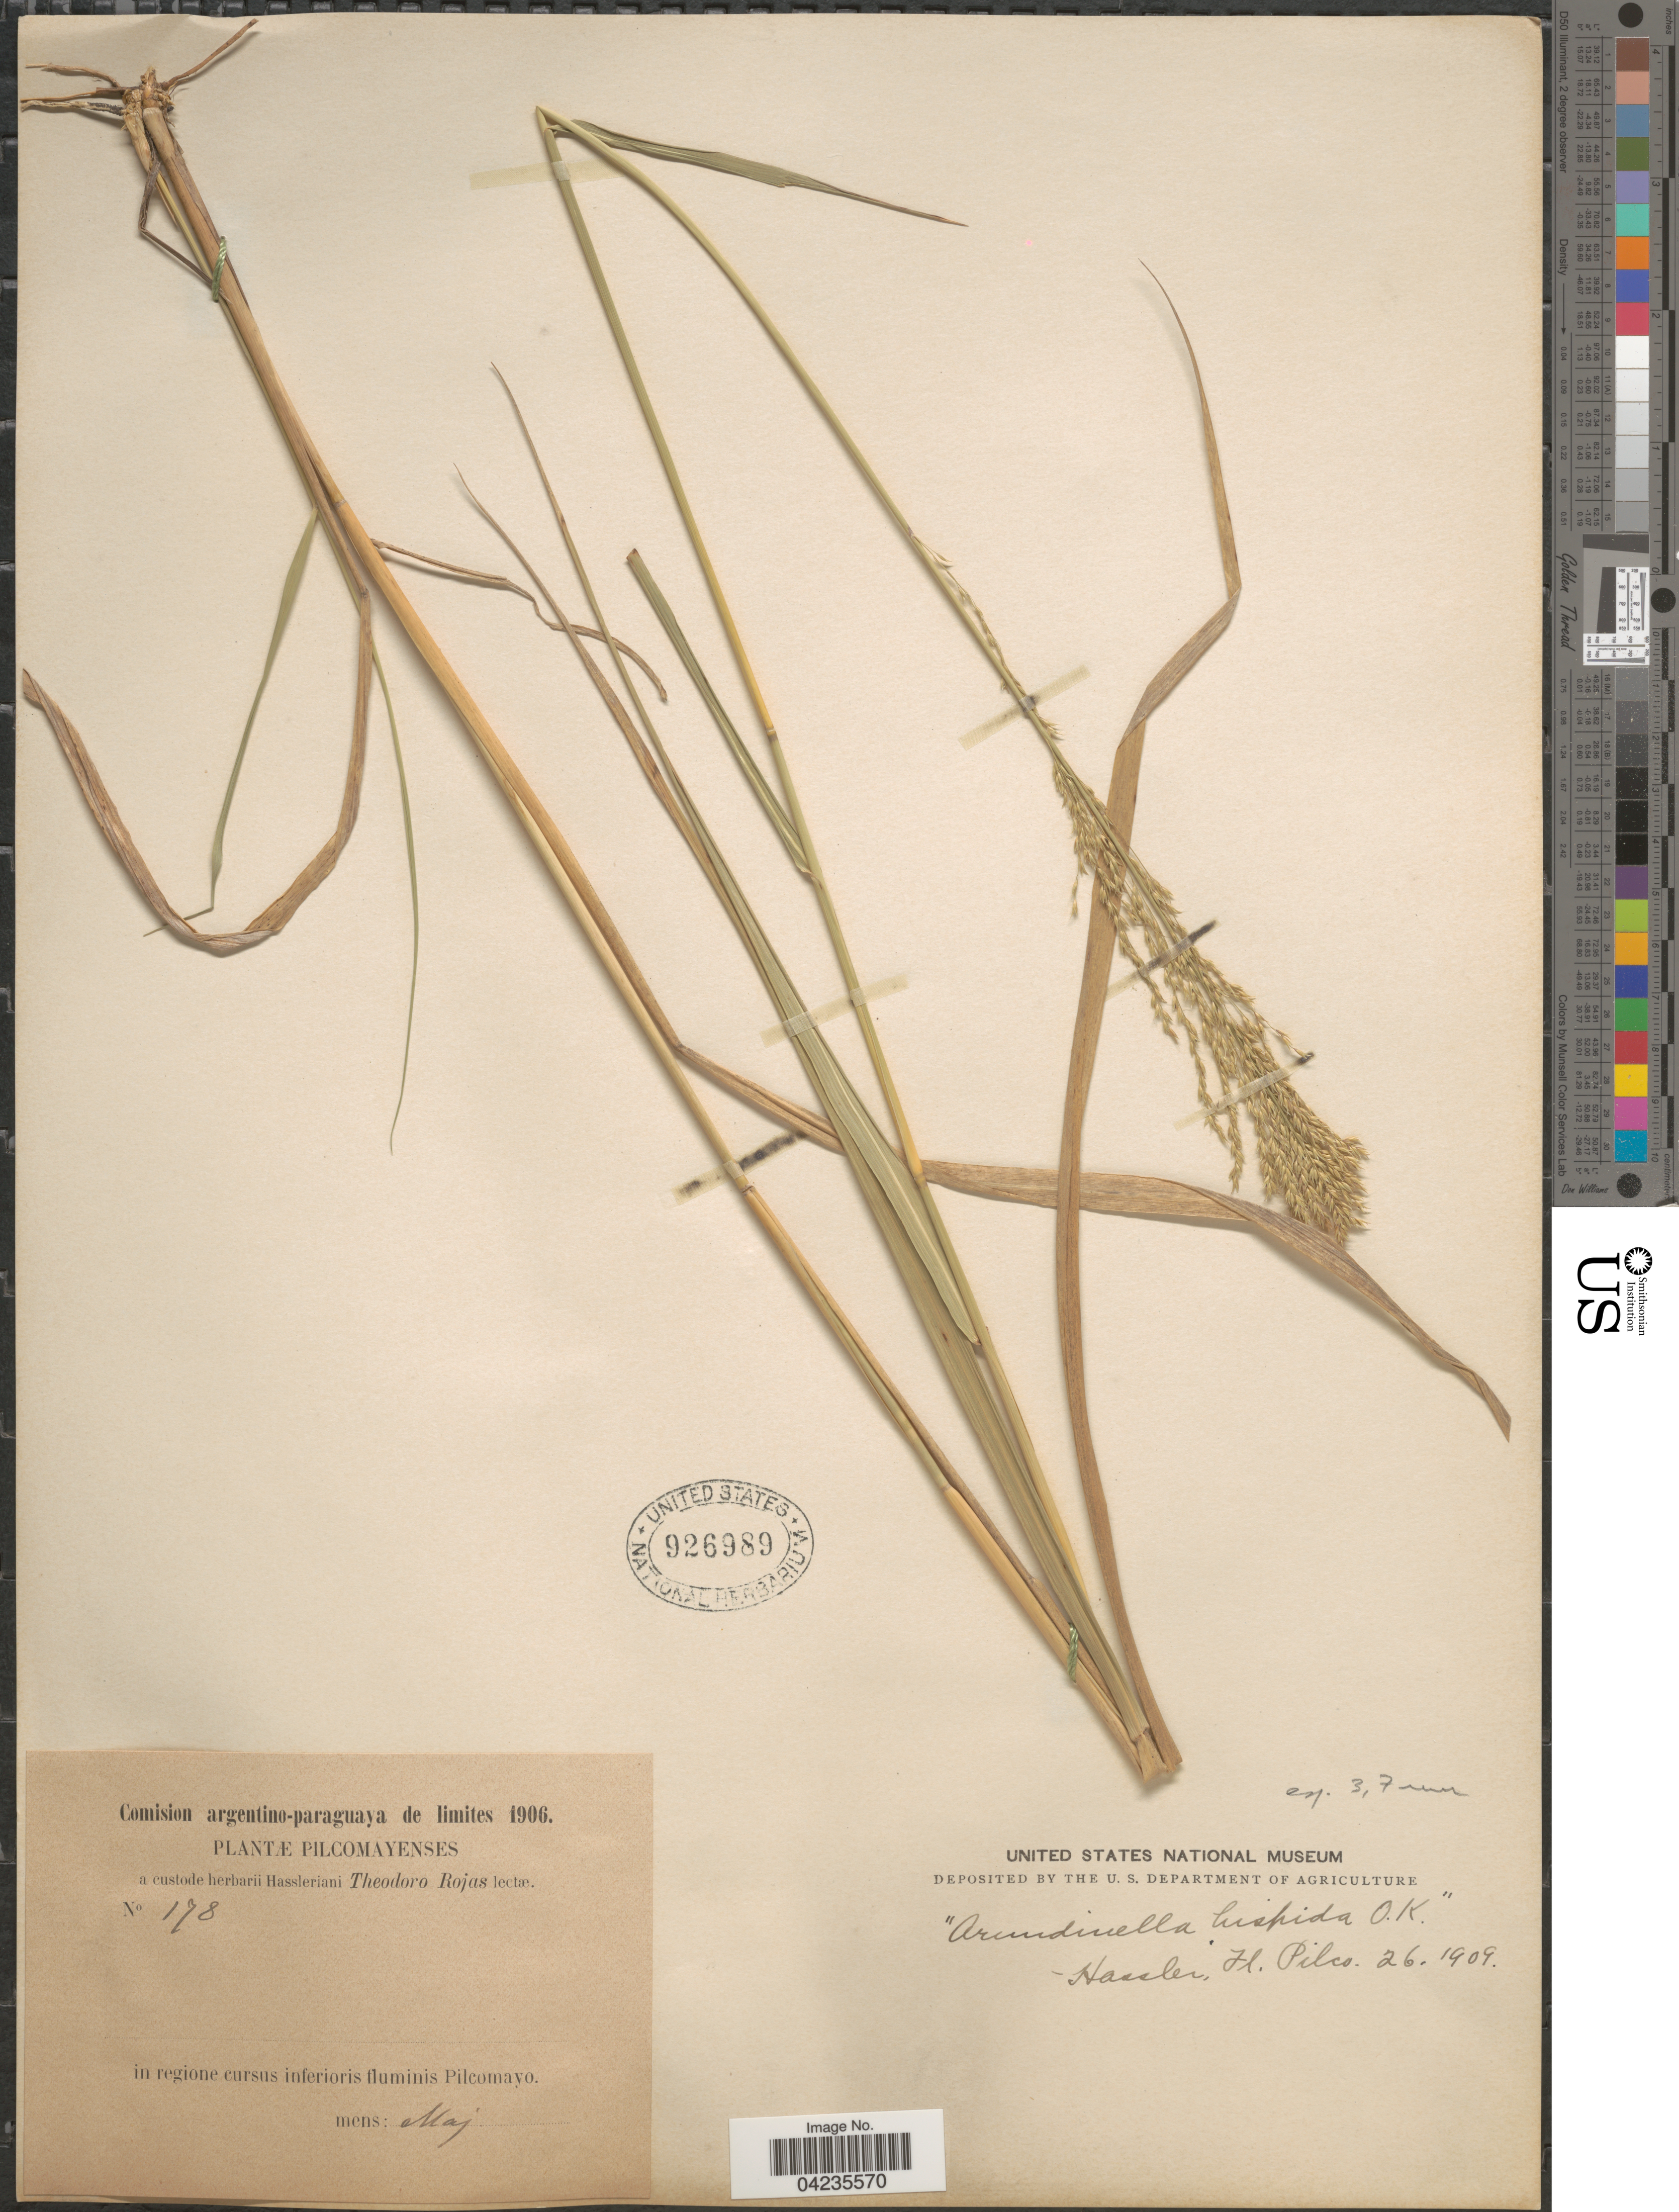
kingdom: Plantae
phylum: Tracheophyta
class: Liliopsida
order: Poales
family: Poaceae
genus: Arundinella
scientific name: Arundinella hispida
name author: (Humb. & Bonpl. ex Willd.) Kuntze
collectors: Hassler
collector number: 178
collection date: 1909-05-26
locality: Pilcomayenses. In regione cursus inferioris fluminis Pilcomayo.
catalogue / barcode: US 926989